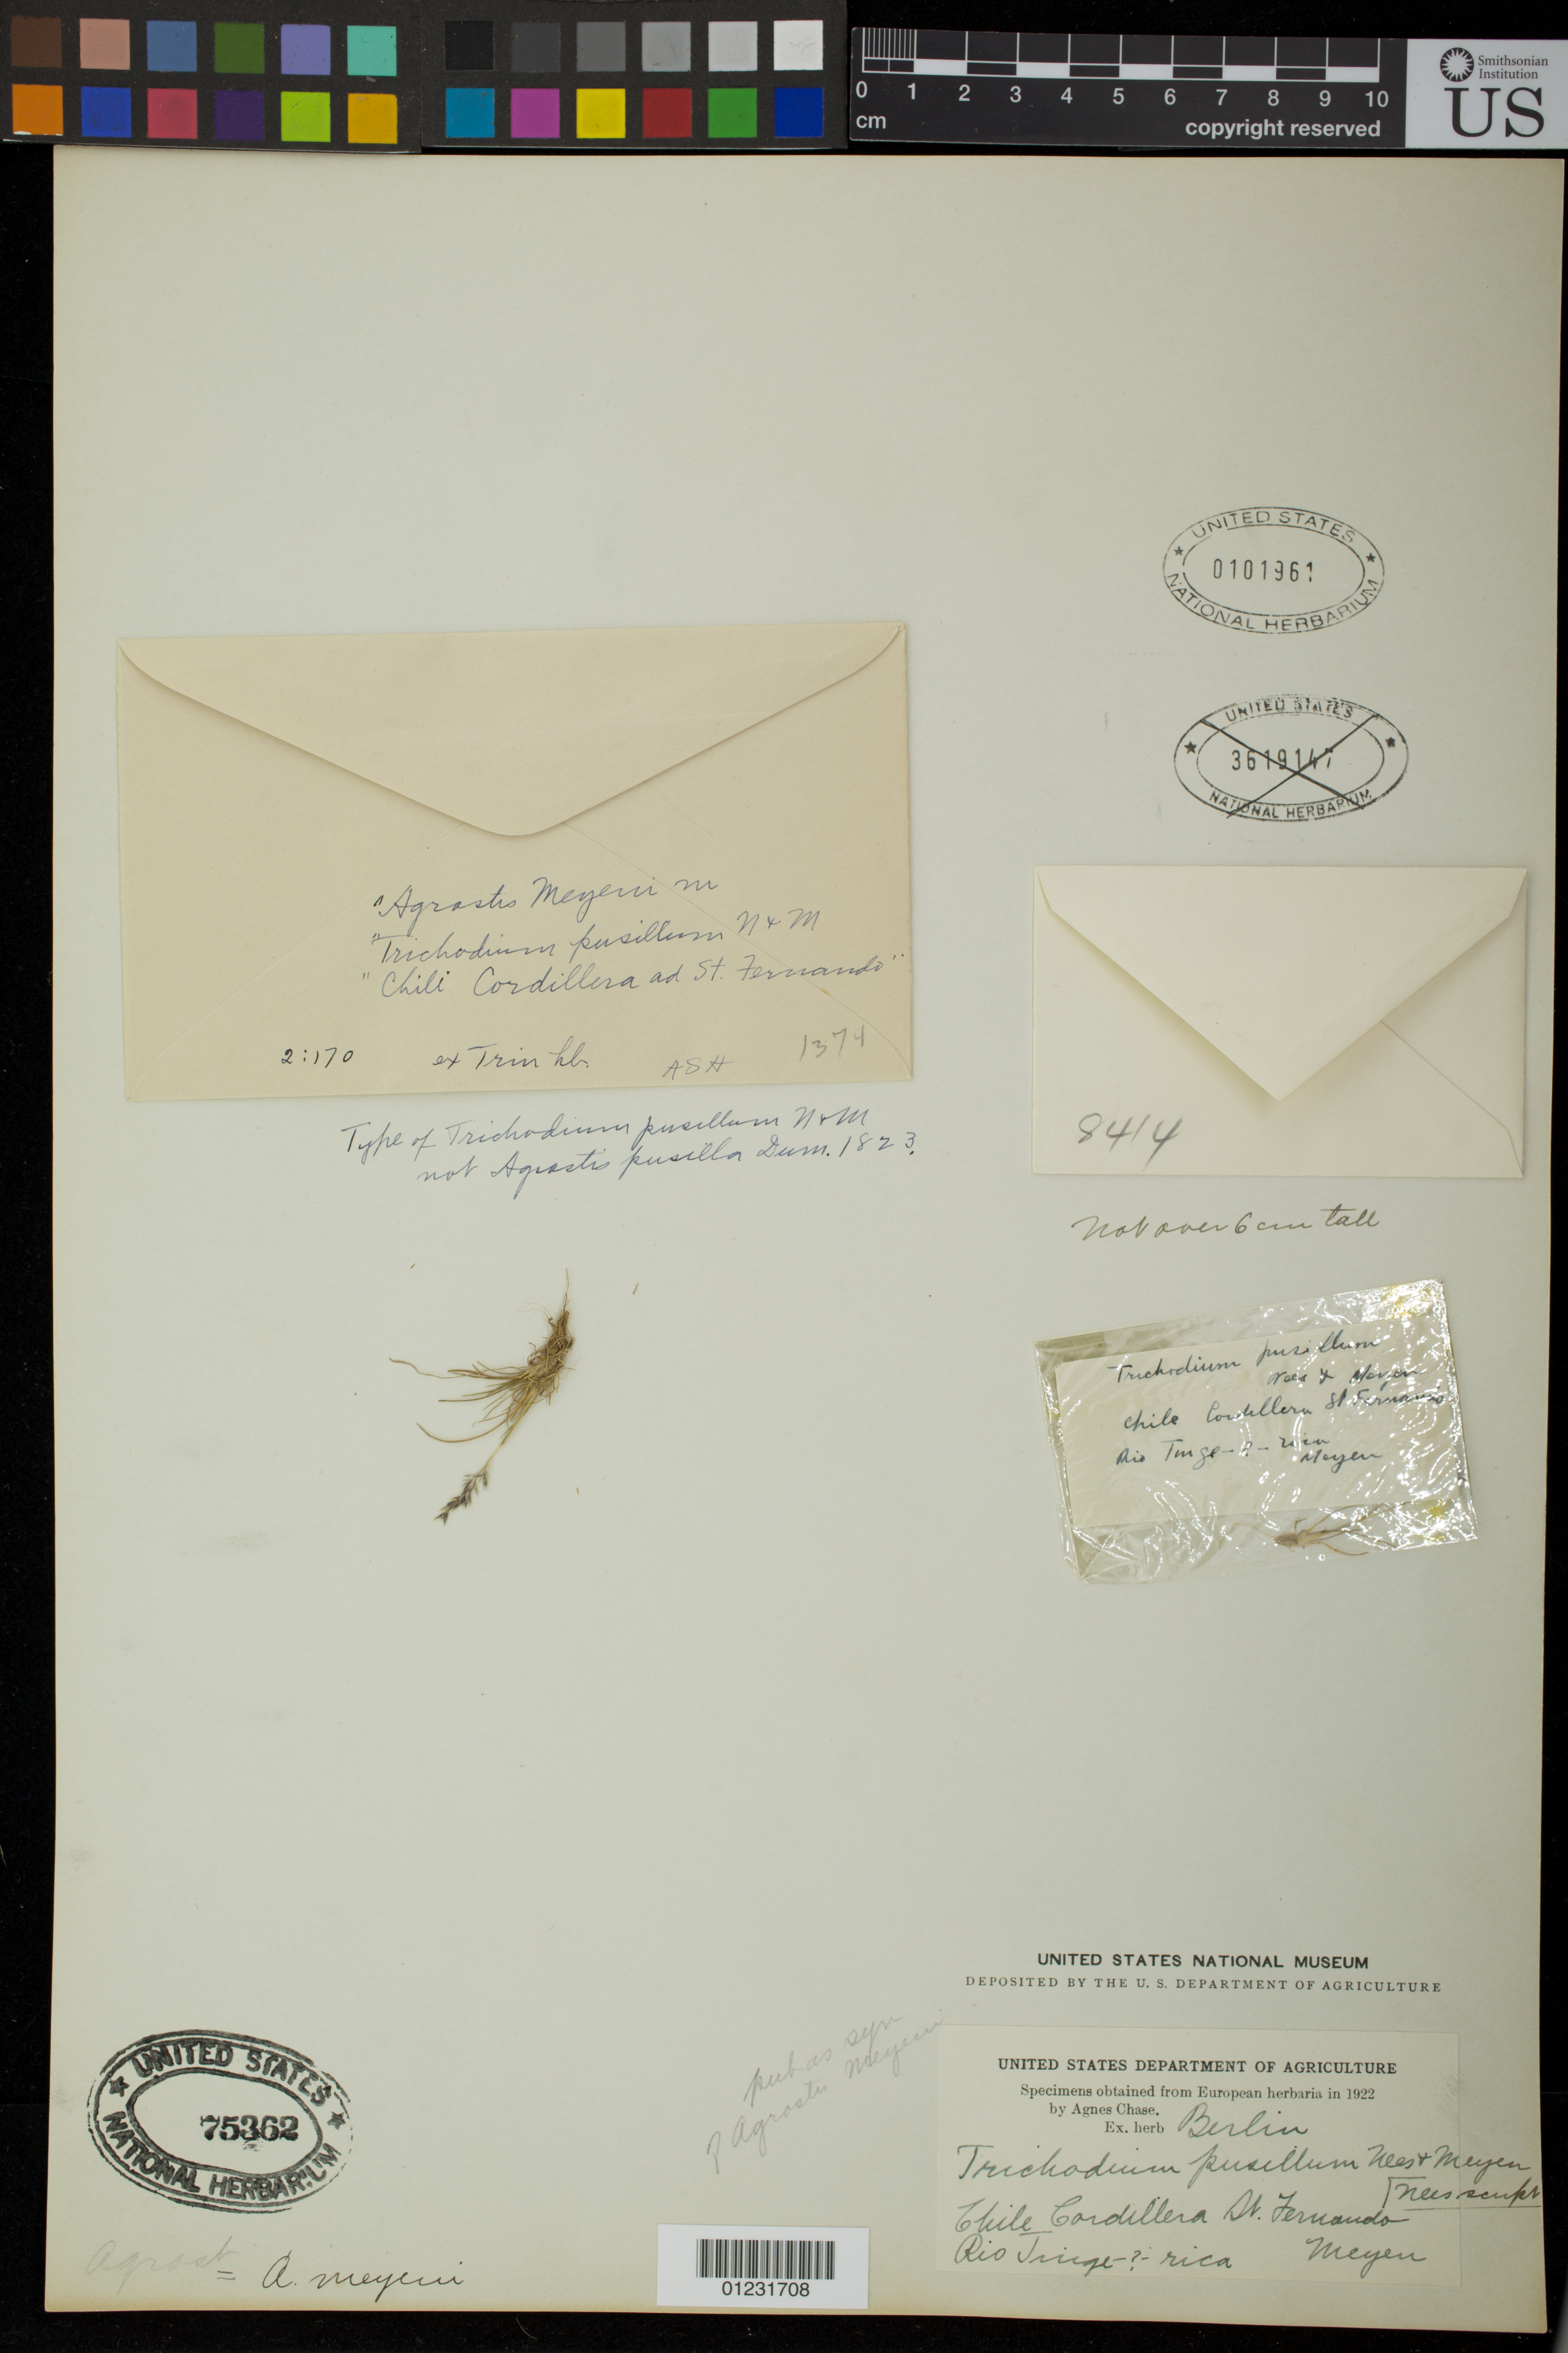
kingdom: Plantae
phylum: Tracheophyta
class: Liliopsida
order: Poales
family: Poaceae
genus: Agrostis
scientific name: Agrostis meyenii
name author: Trin.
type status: Isotype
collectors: F. J. F. Meyen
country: Chile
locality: Cordillera, San Fernando.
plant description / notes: Fragmentary material of type specimen ex herb. Trin.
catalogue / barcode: US 75362